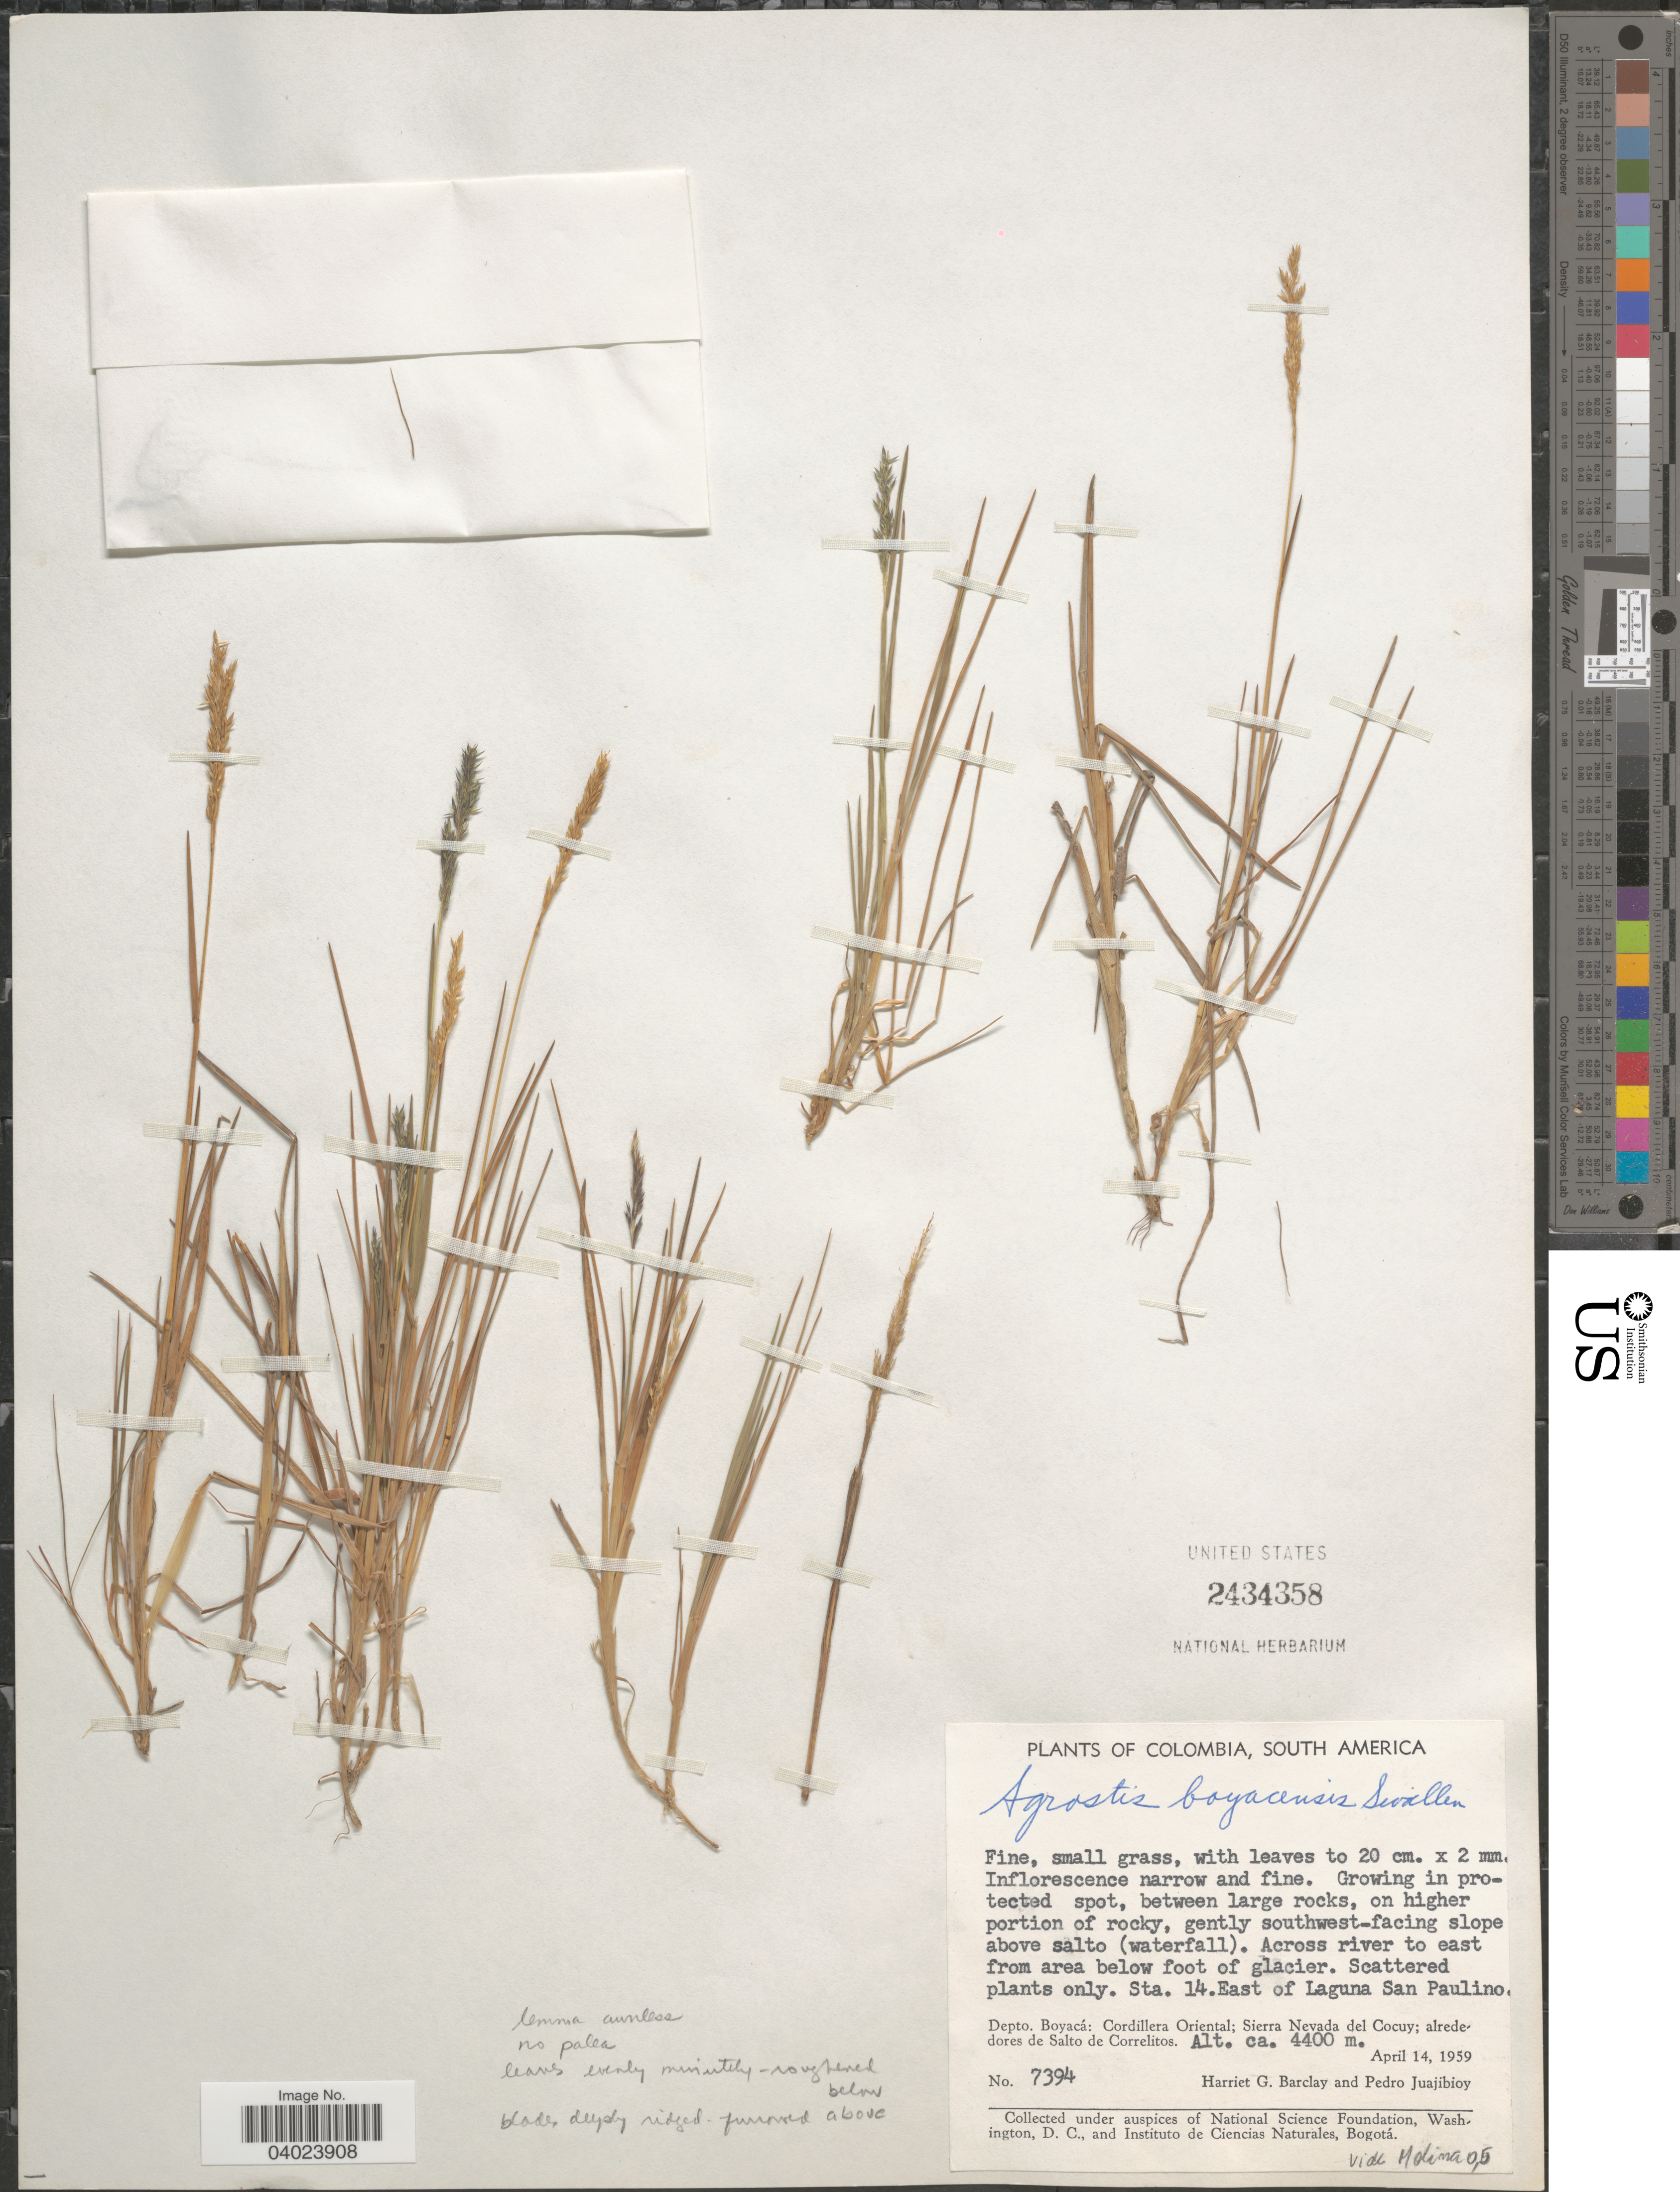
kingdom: Plantae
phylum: Tracheophyta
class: Liliopsida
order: Poales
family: Poaceae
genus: Agrostis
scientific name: Agrostis boyacensis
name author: Swallen & García-Barr.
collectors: H. G. Barclay & P. Juajibioy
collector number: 7394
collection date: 1959-04-14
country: Colombia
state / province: Boyacá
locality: On higher portion of rocky, gently southwest-facing slope above salto (waterfall). Across river to east from area below foot of glacier. Sta. 14. East of Laguna San Paulino. Depto. Boyacá: Cordillera Oriental; Sierra Nevada del Cocuy; alrededores de Salto de Correlitos.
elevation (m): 4400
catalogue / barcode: US 2434358